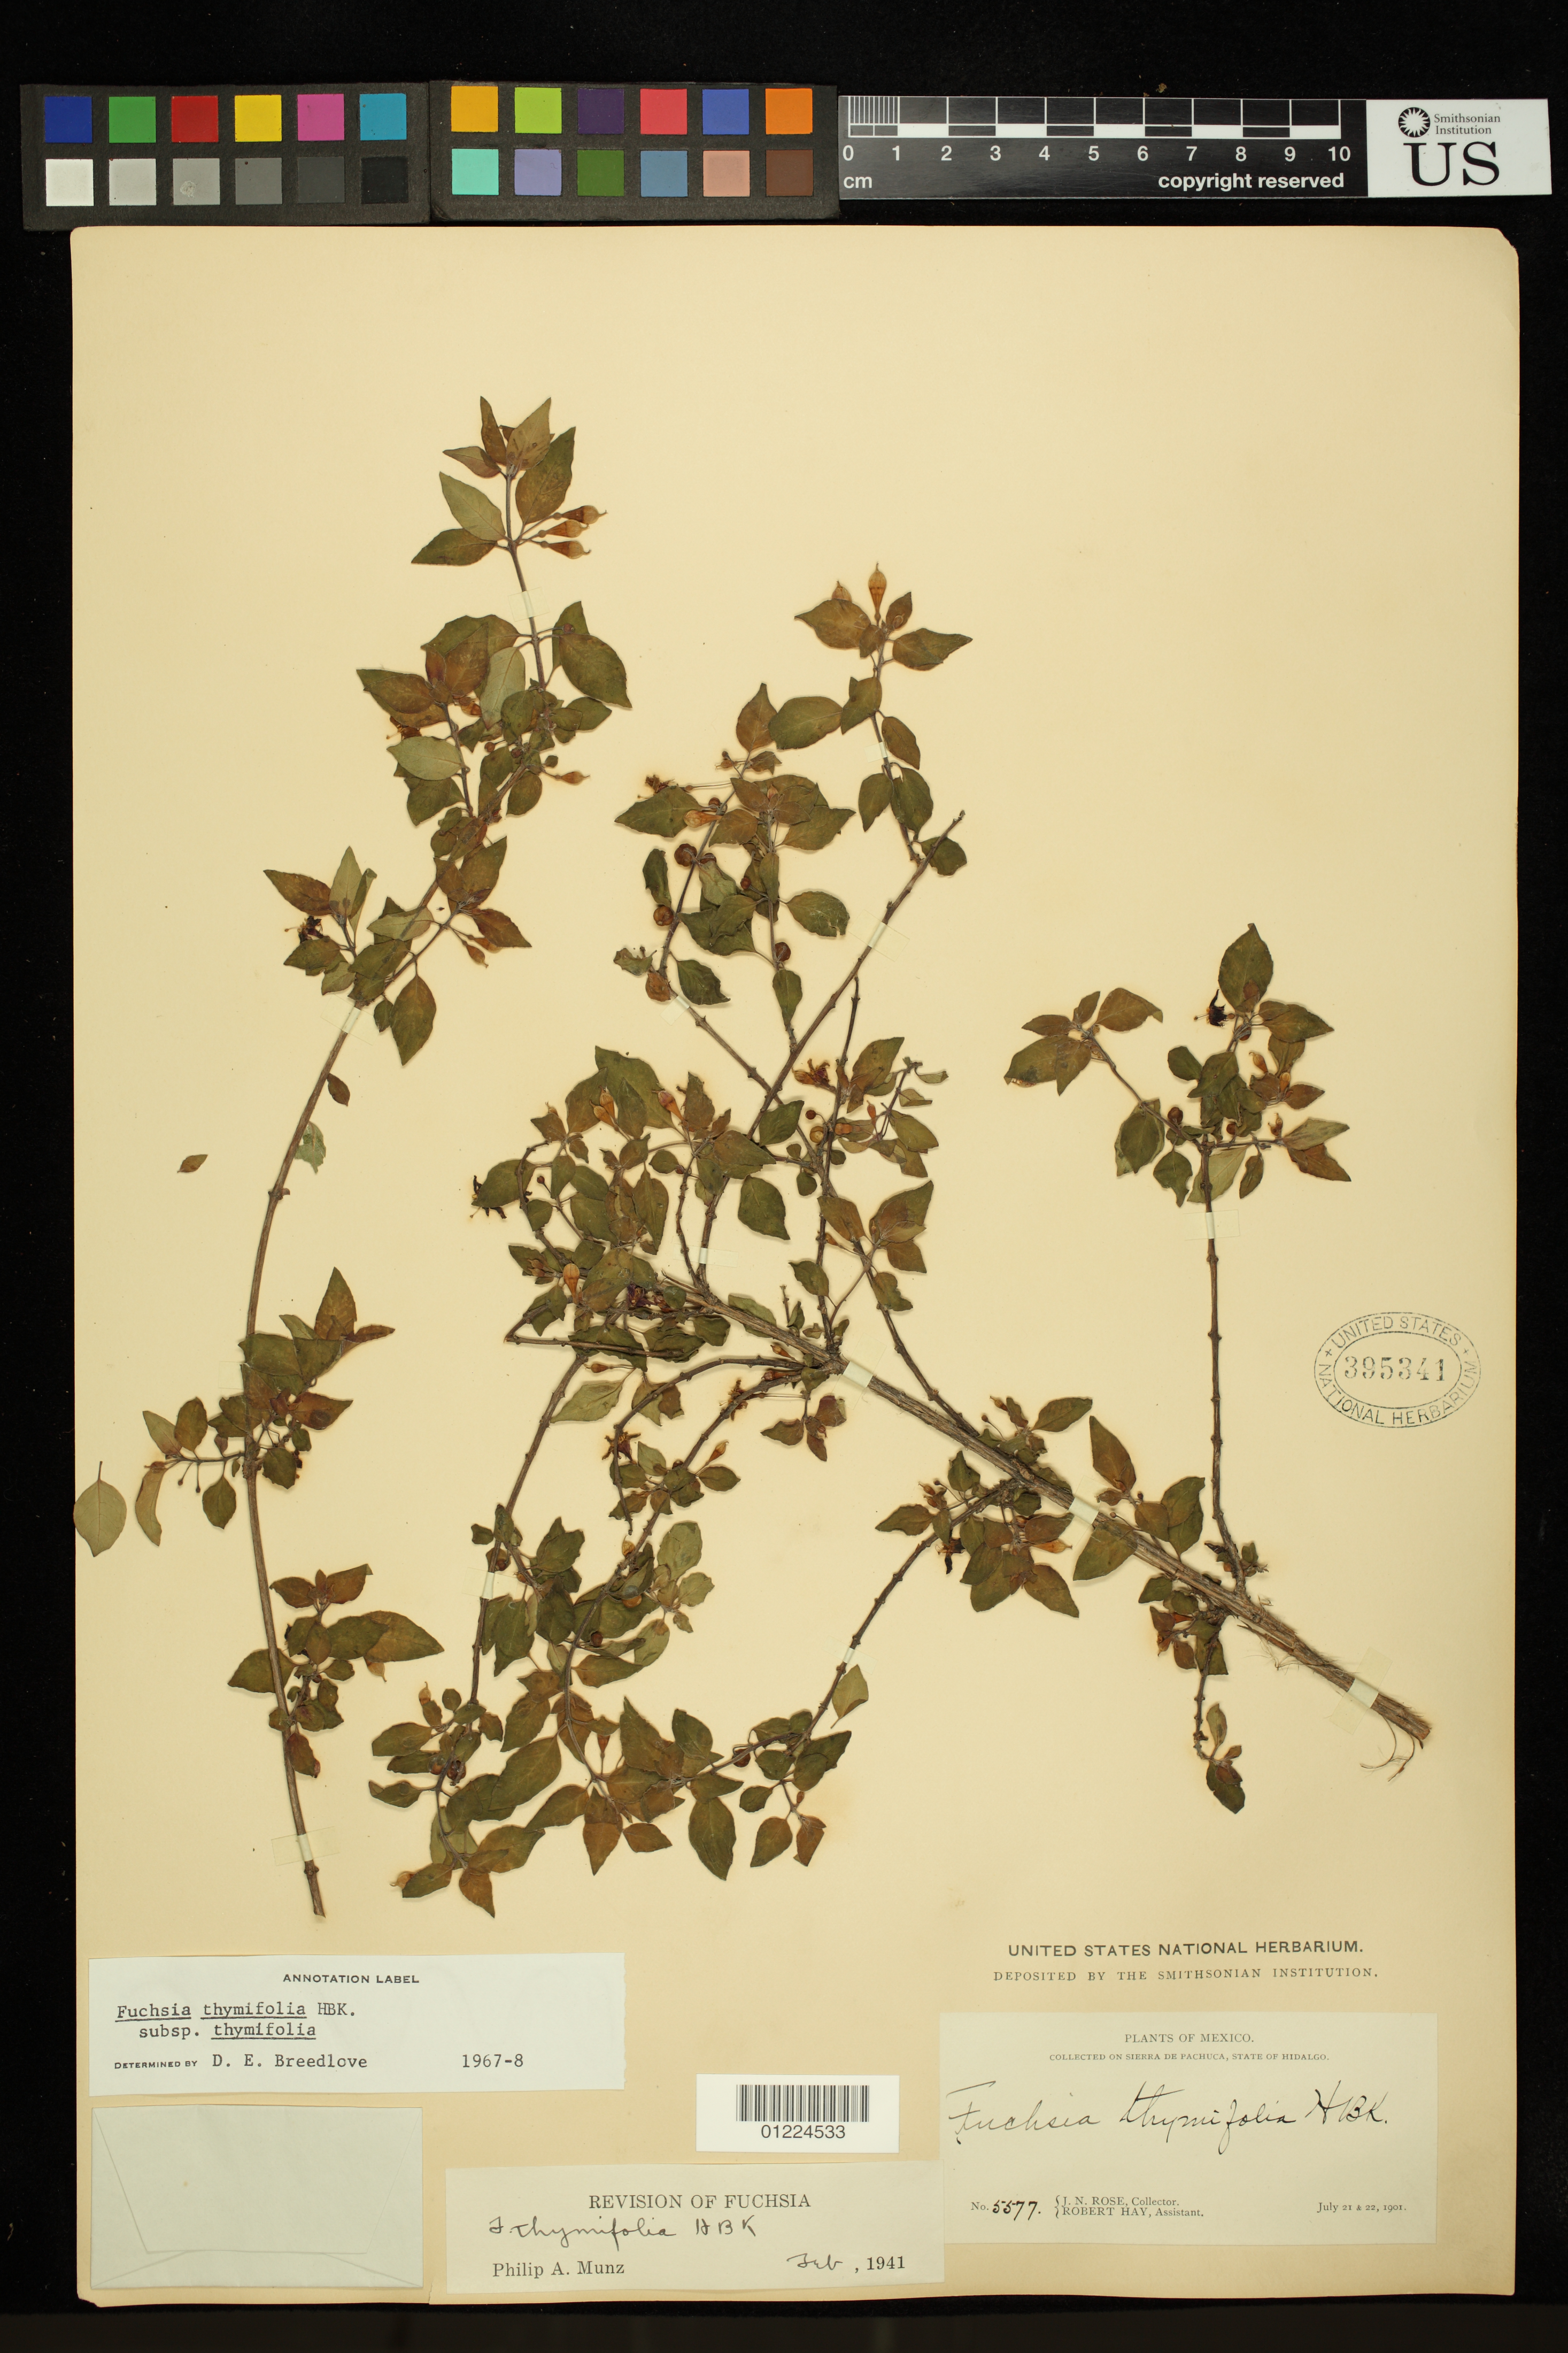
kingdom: Plantae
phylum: Tracheophyta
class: Magnoliopsida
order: Myrtales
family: Onagraceae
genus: Fuchsia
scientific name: Fuchsia thymifolia subsp. thymifolia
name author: Kunth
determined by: Breedlove, D. E.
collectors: J. N. Rose & R. H. Hay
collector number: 5577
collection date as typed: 21 Jul 1901 and 22 Jul 1901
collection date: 1901-07-21,1901-07-22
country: Mexico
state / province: Hidalgo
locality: Sierra de Pachuca.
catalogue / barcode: US 395341